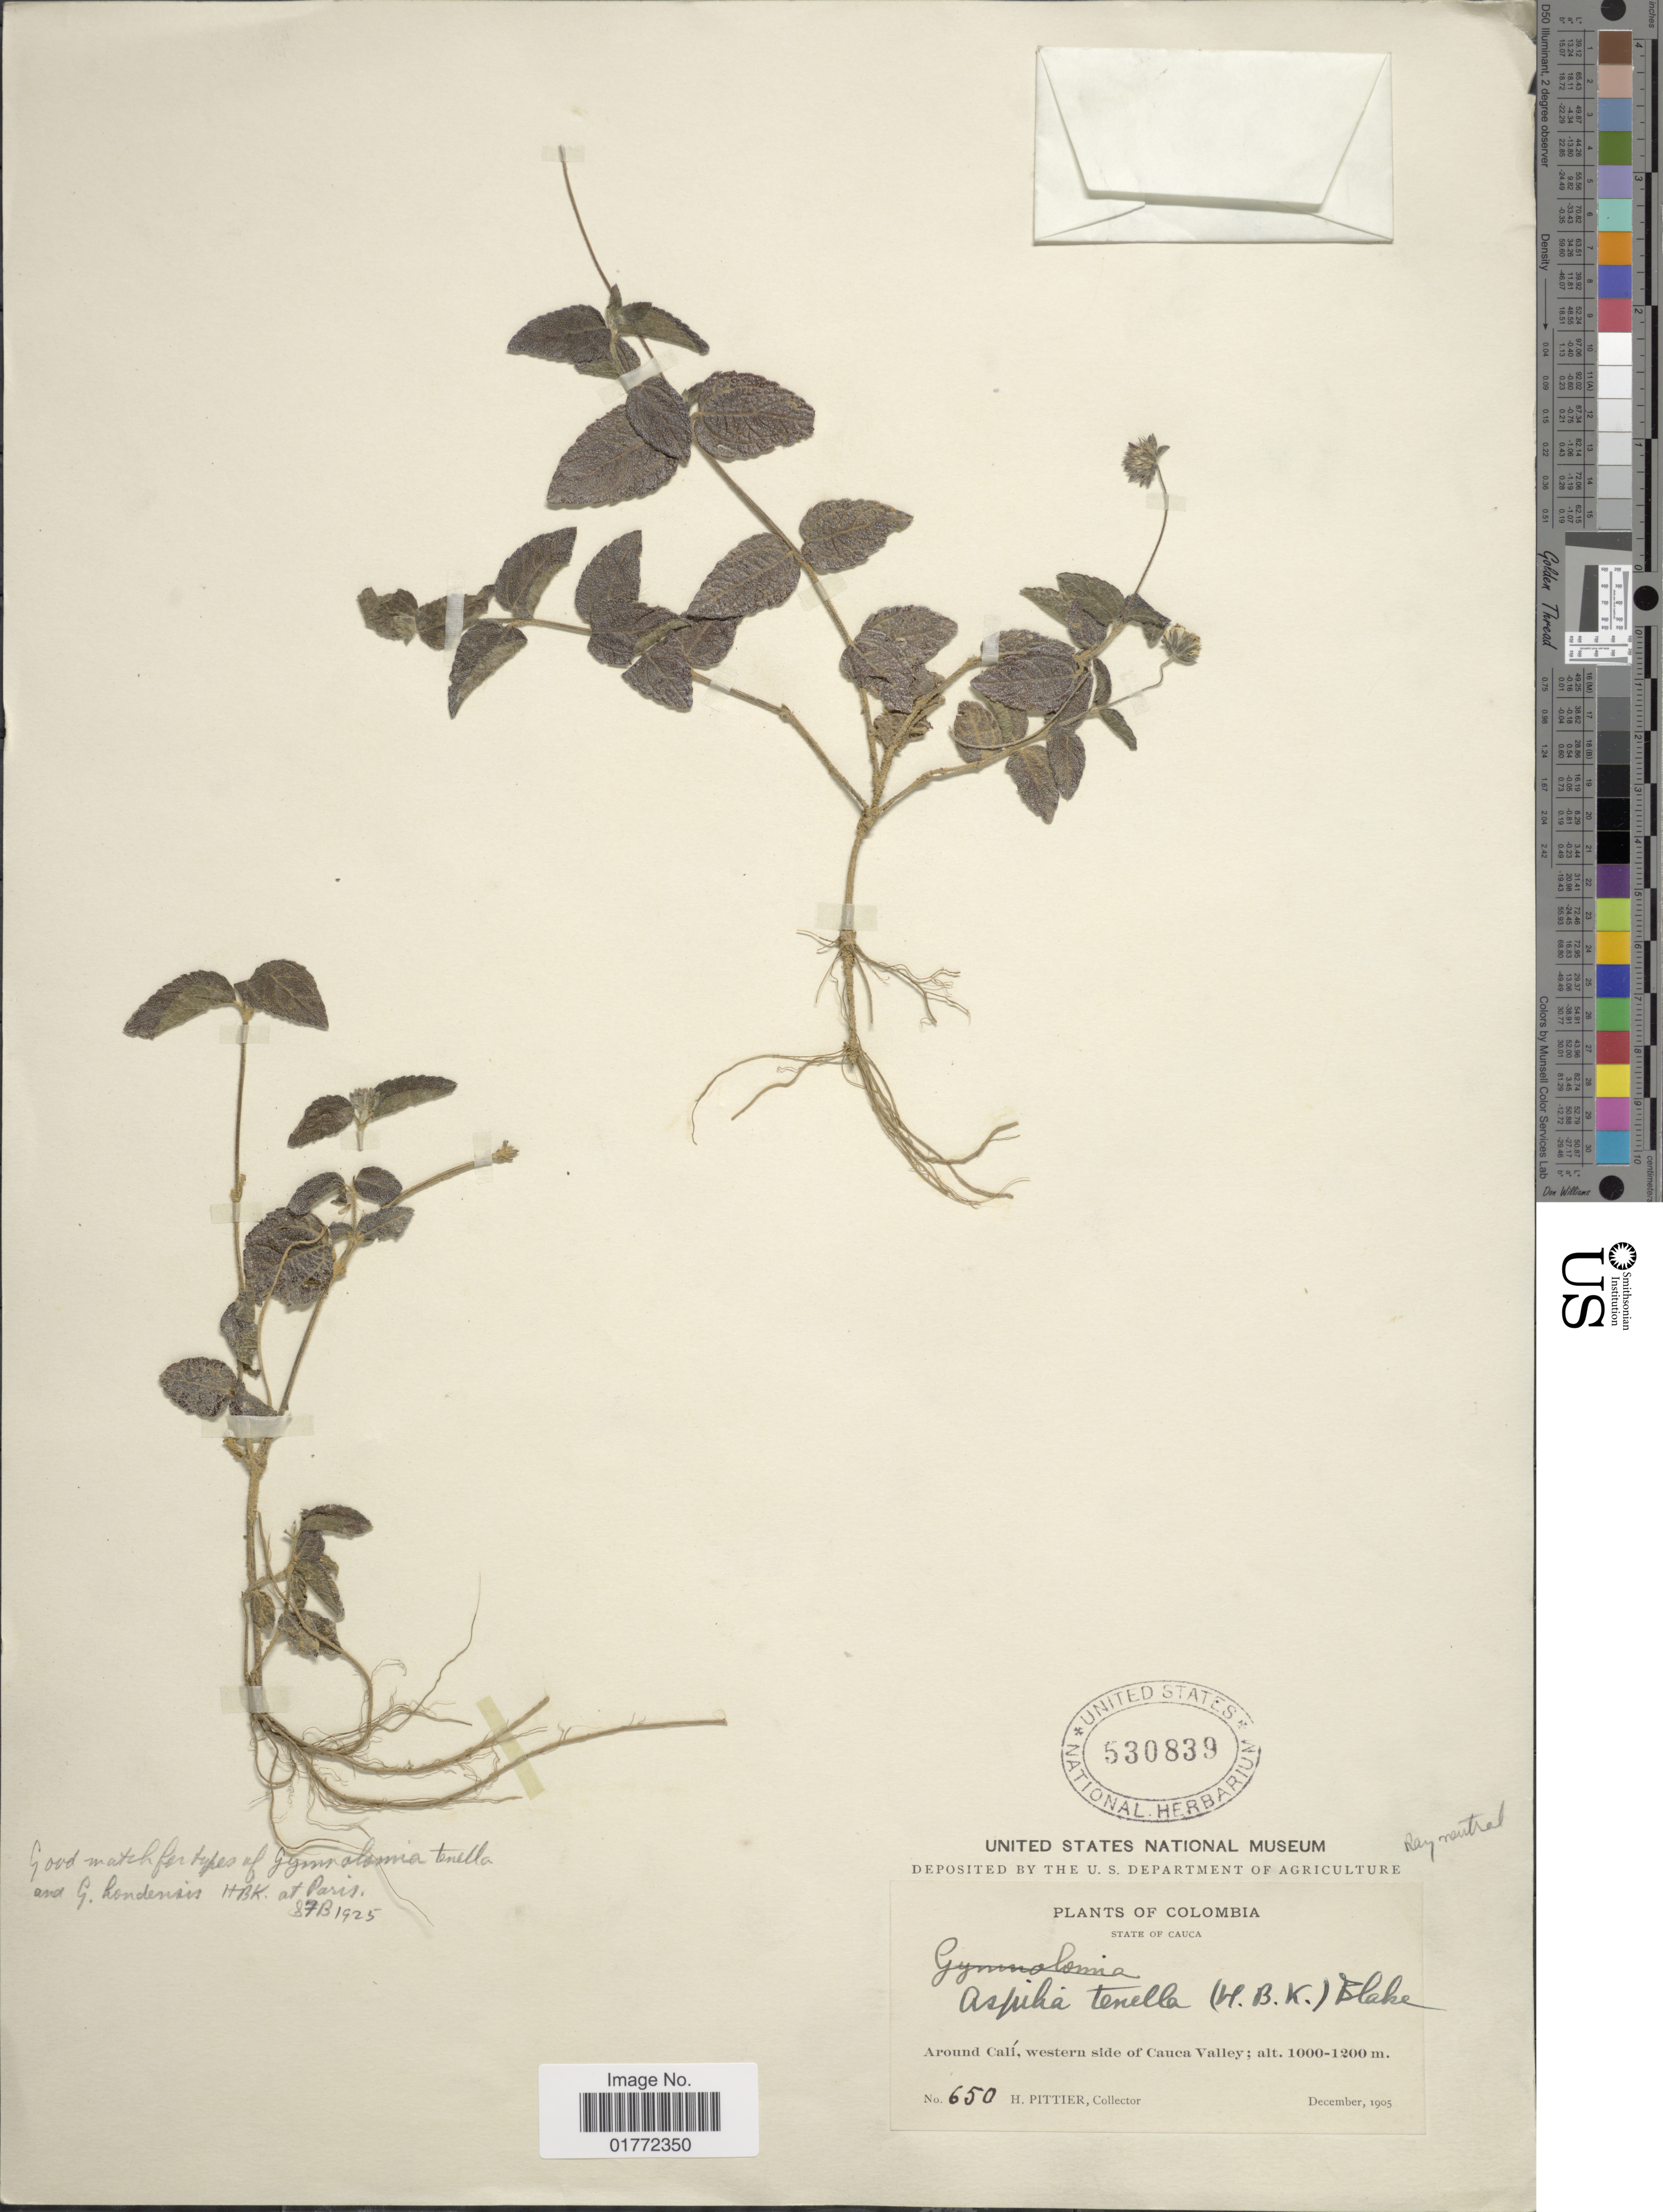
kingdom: Plantae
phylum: Tracheophyta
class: Magnoliopsida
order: Asterales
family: Asteraceae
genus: Eleutheranthera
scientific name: Eleutheranthera tenella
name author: (Kunth) H. Rob.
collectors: H. F. Pittier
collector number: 650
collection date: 1905-12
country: Colombia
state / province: Cauca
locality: Around Cali, western side of Cauca Valley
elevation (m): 1000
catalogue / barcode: US 530839